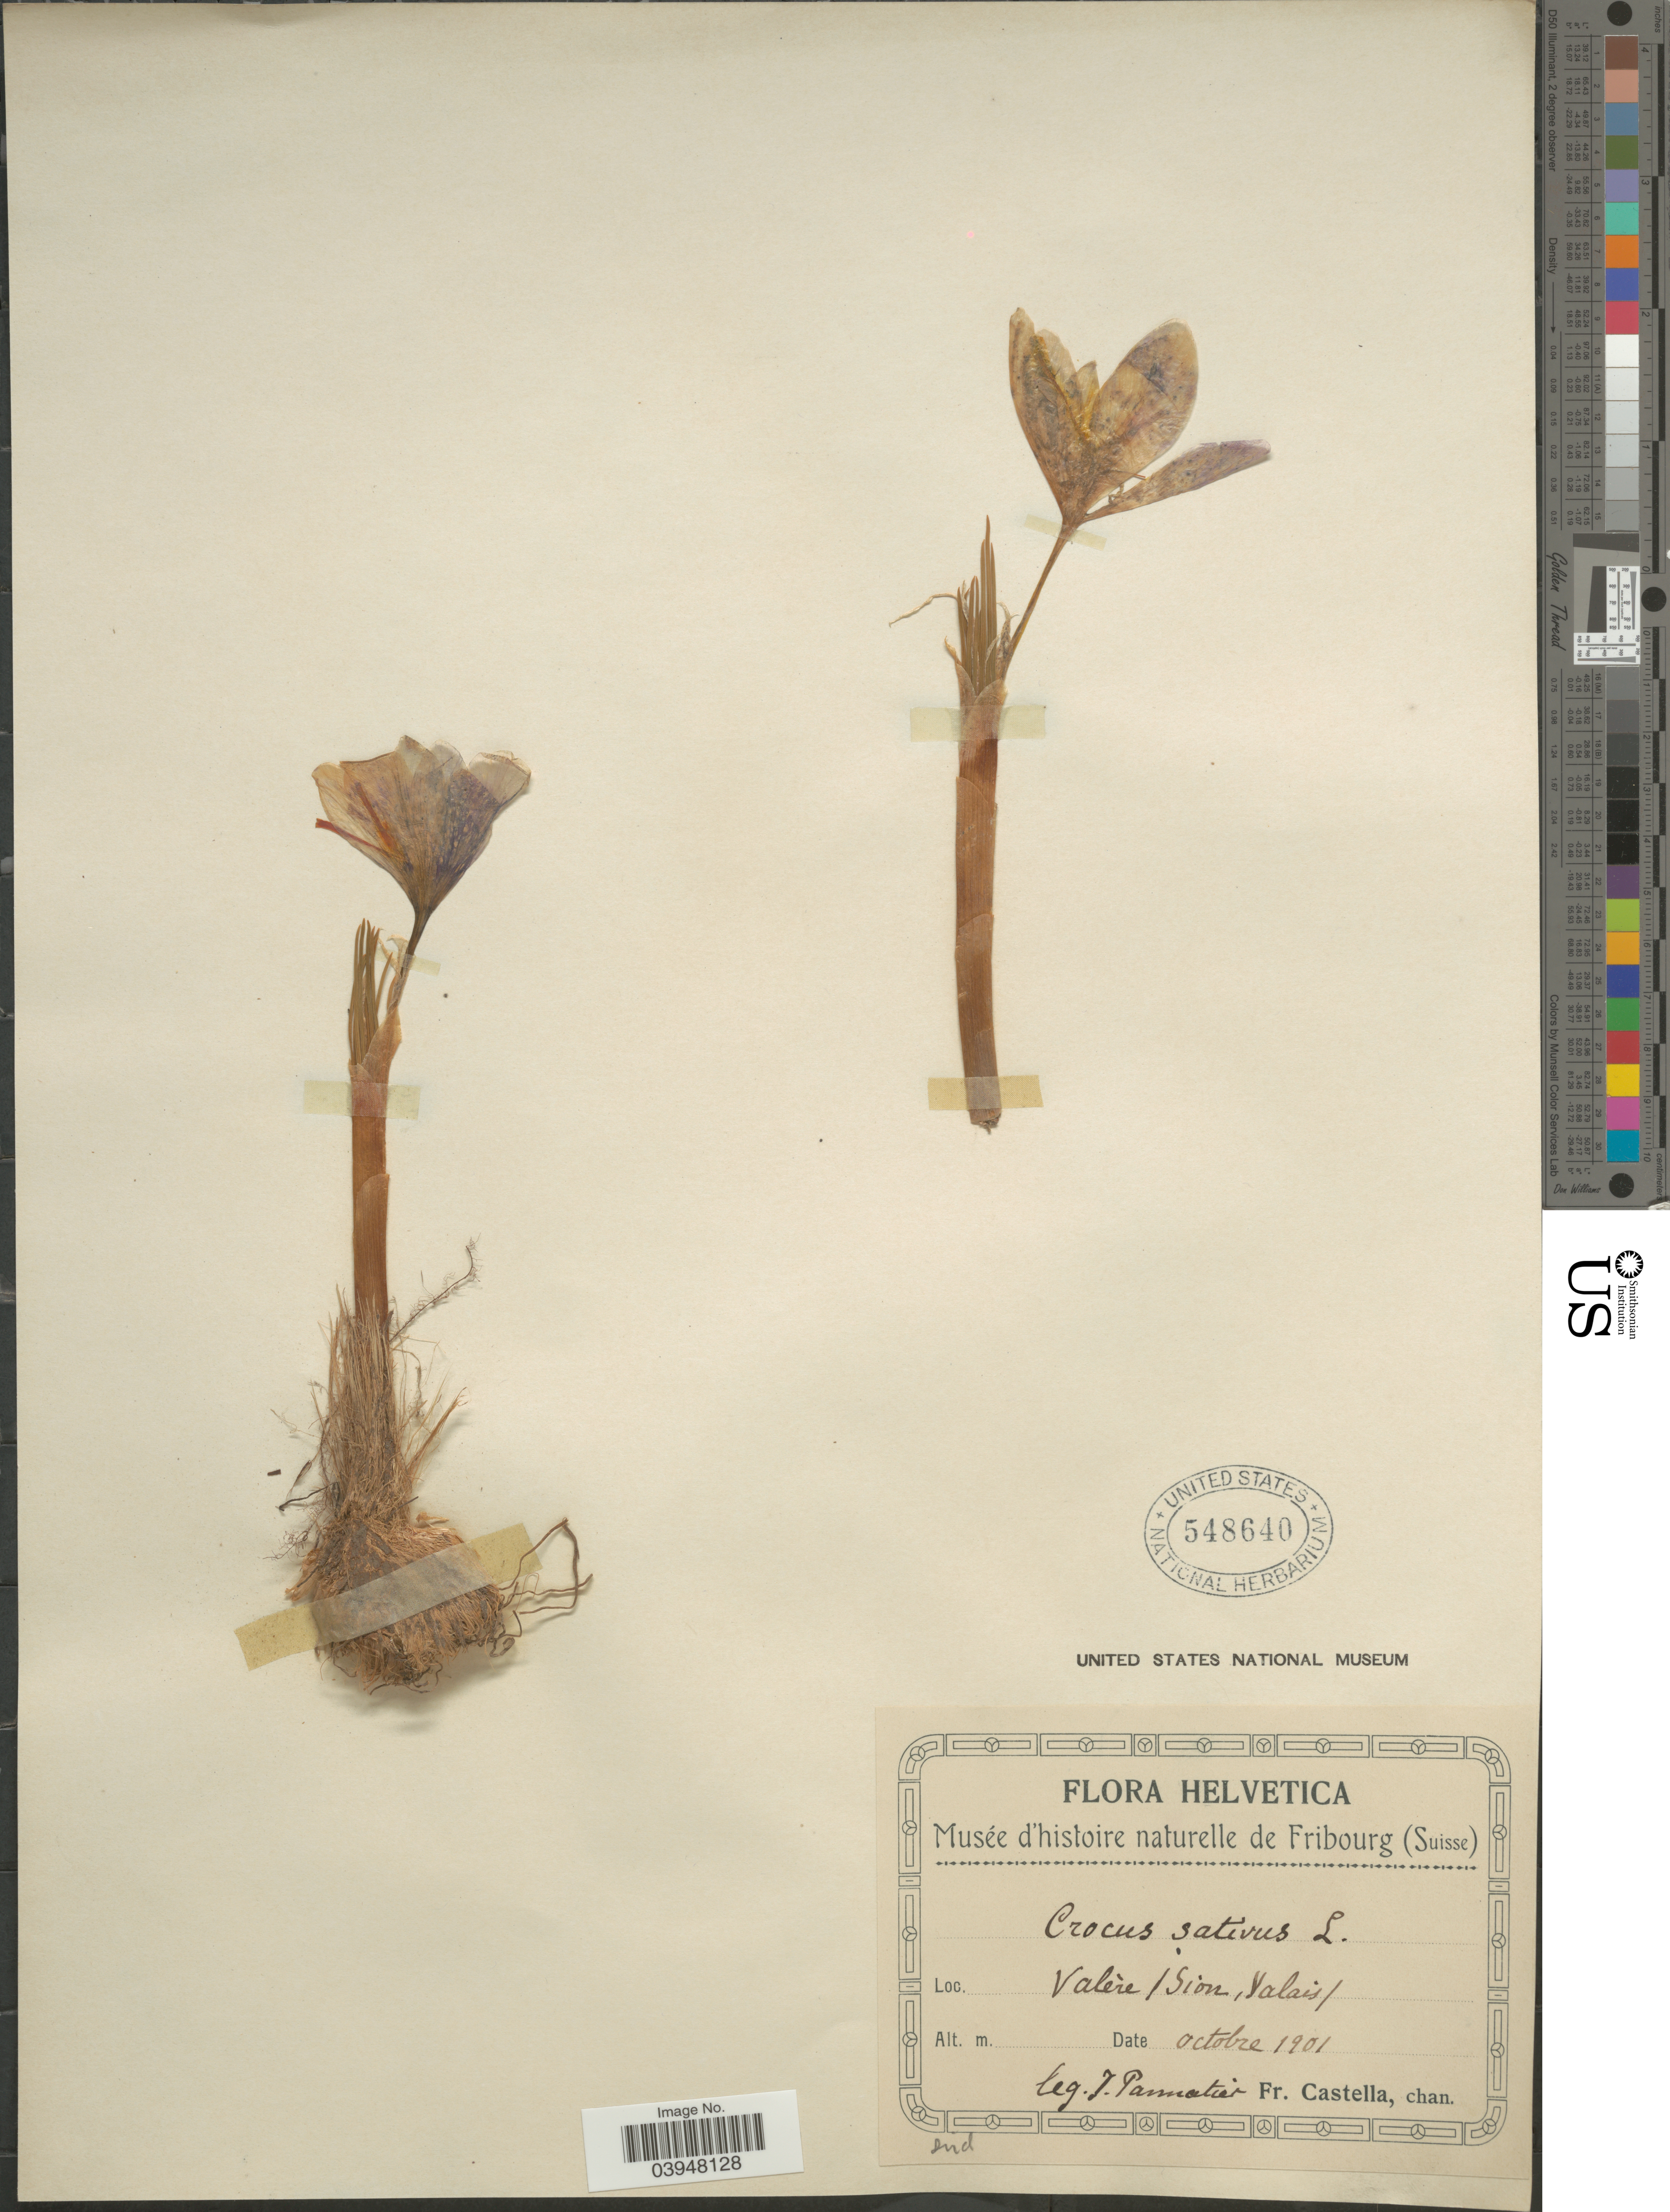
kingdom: Plantae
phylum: Tracheophyta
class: Liliopsida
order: Asparagales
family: Iridaceae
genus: Crocus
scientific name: Crocus sativus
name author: Mill.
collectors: J. Pannatier & Fr. Castella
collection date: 1901-10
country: Switzerland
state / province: Valais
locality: Helvetica. Valère / Sion, Valais/.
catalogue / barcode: US 548640